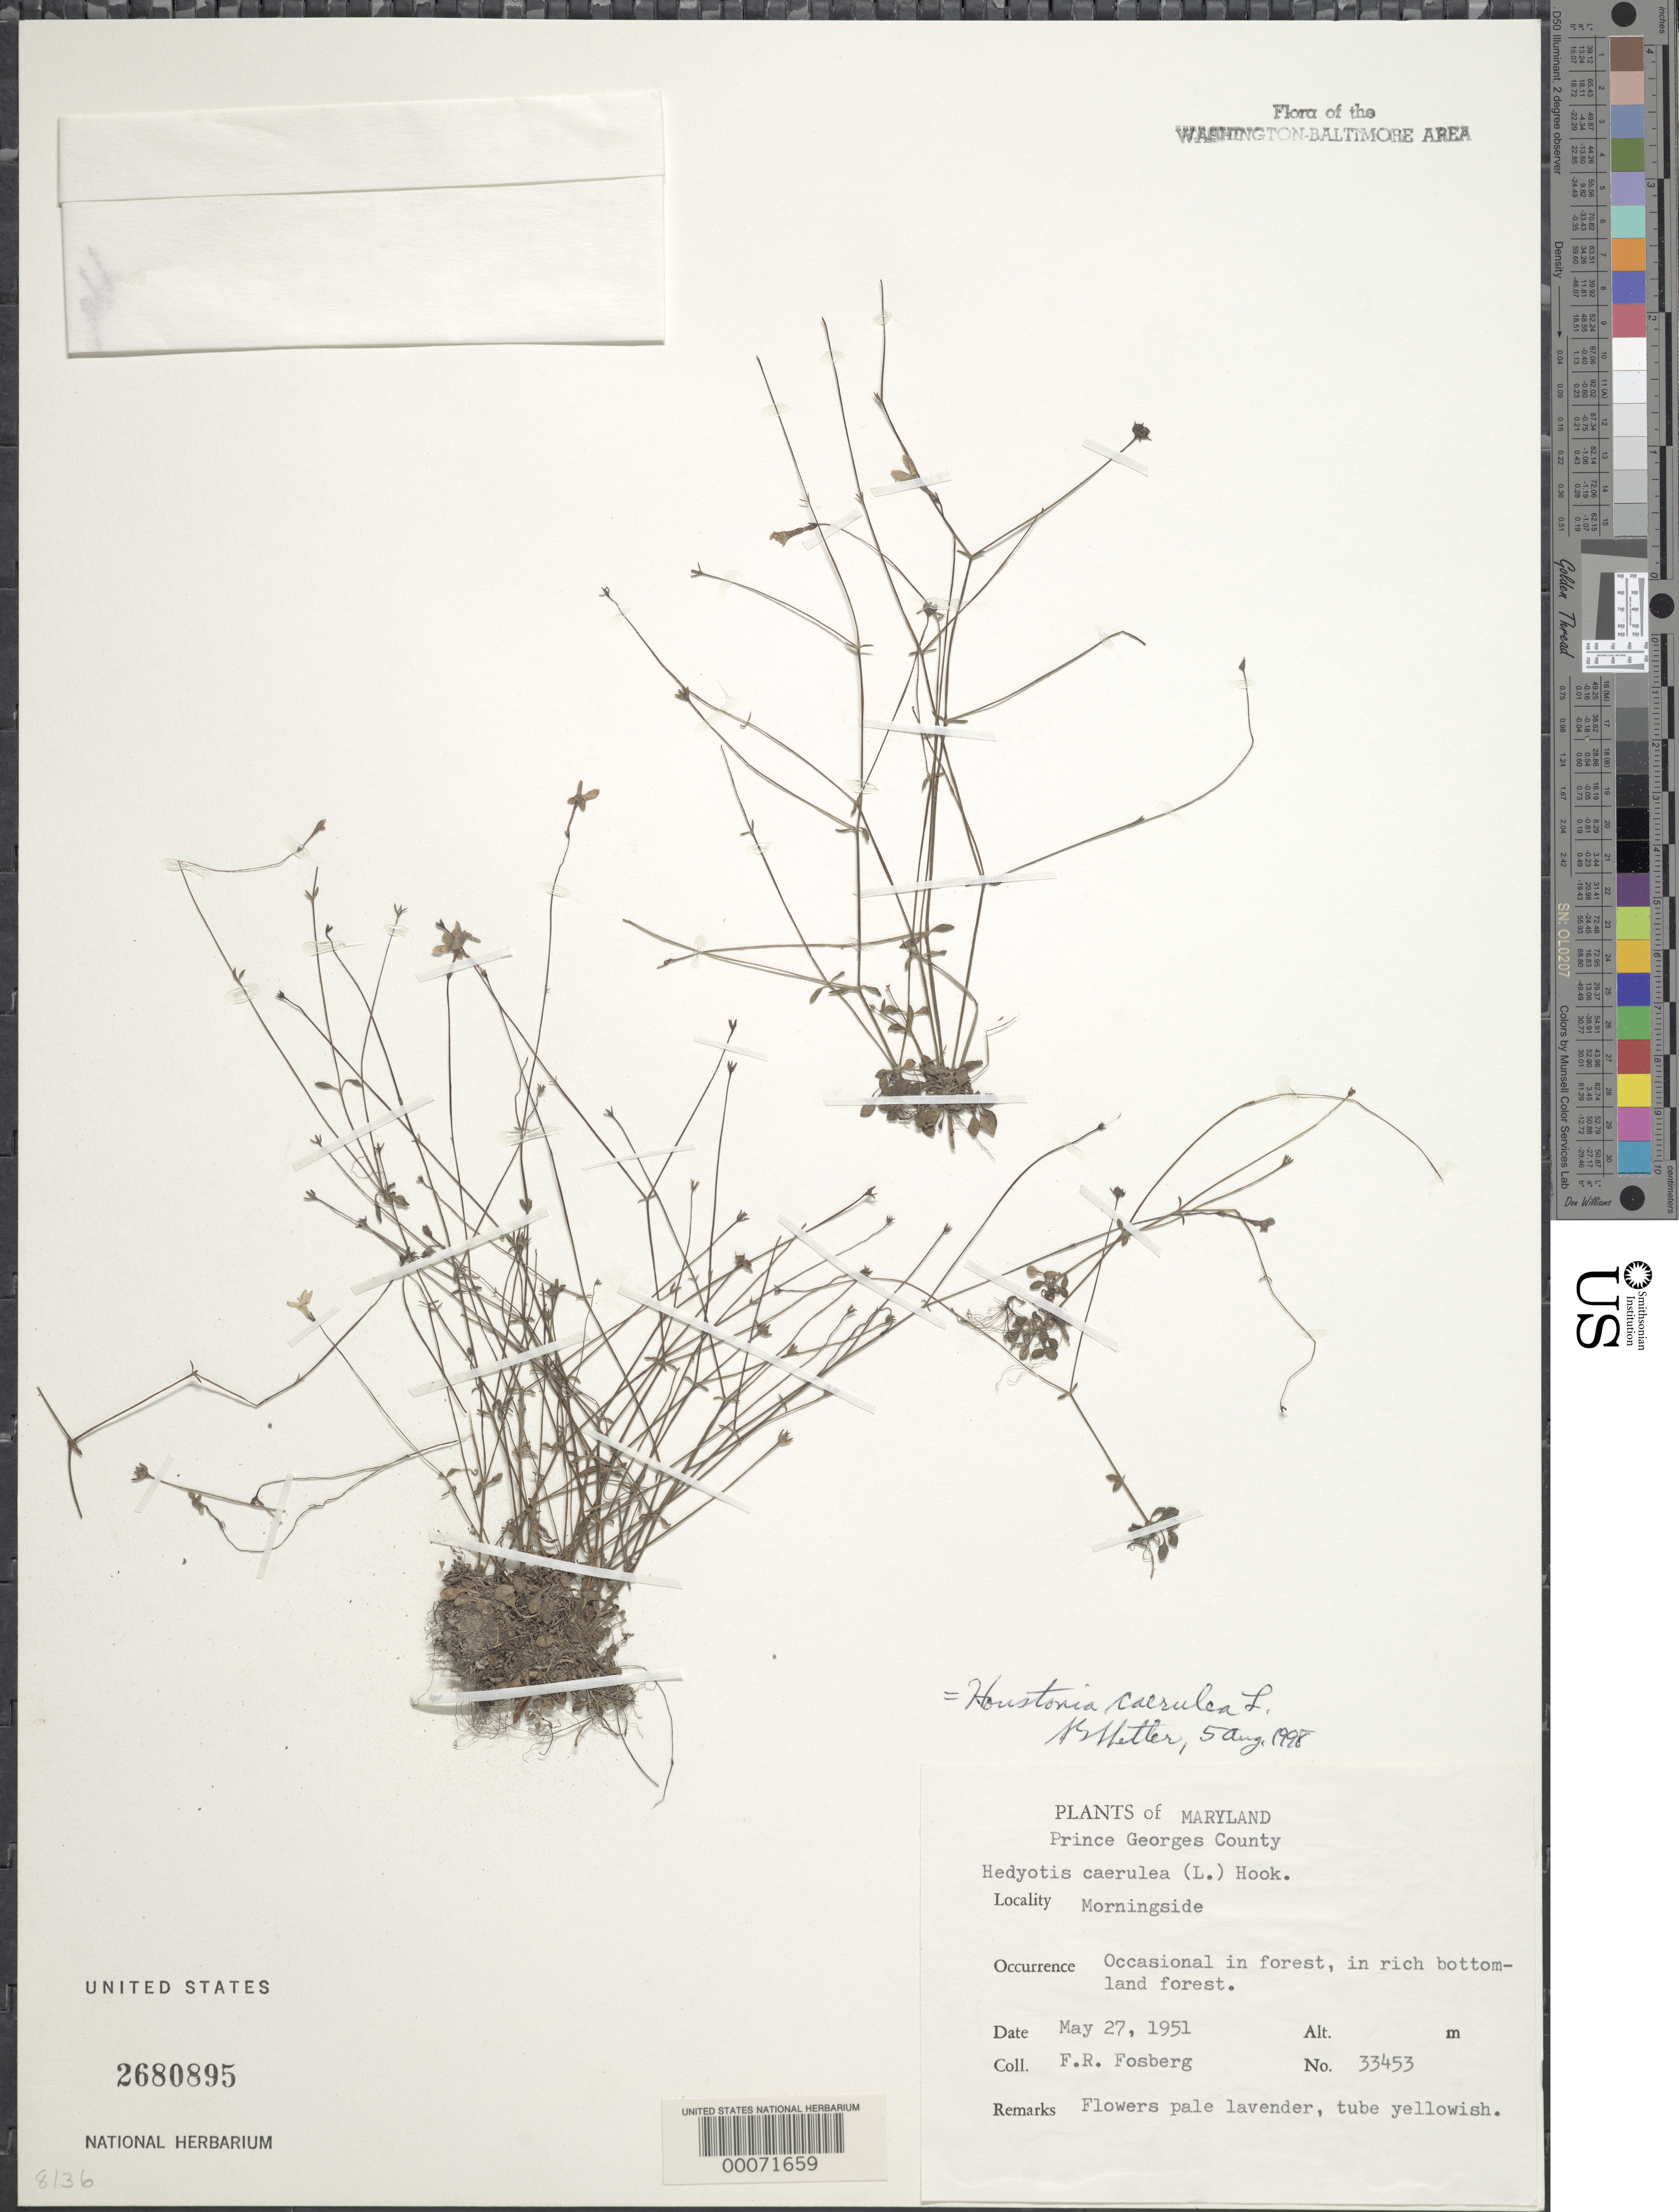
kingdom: Plantae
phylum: Tracheophyta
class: Magnoliopsida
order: Gentianales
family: Rubiaceae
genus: Houstonia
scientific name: Houstonia caerulea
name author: L.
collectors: F. R. Fosberg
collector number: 33453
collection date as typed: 27 May 1951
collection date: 1951-05-27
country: United States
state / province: Maryland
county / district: Prince George's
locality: Morningside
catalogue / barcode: US 2680895